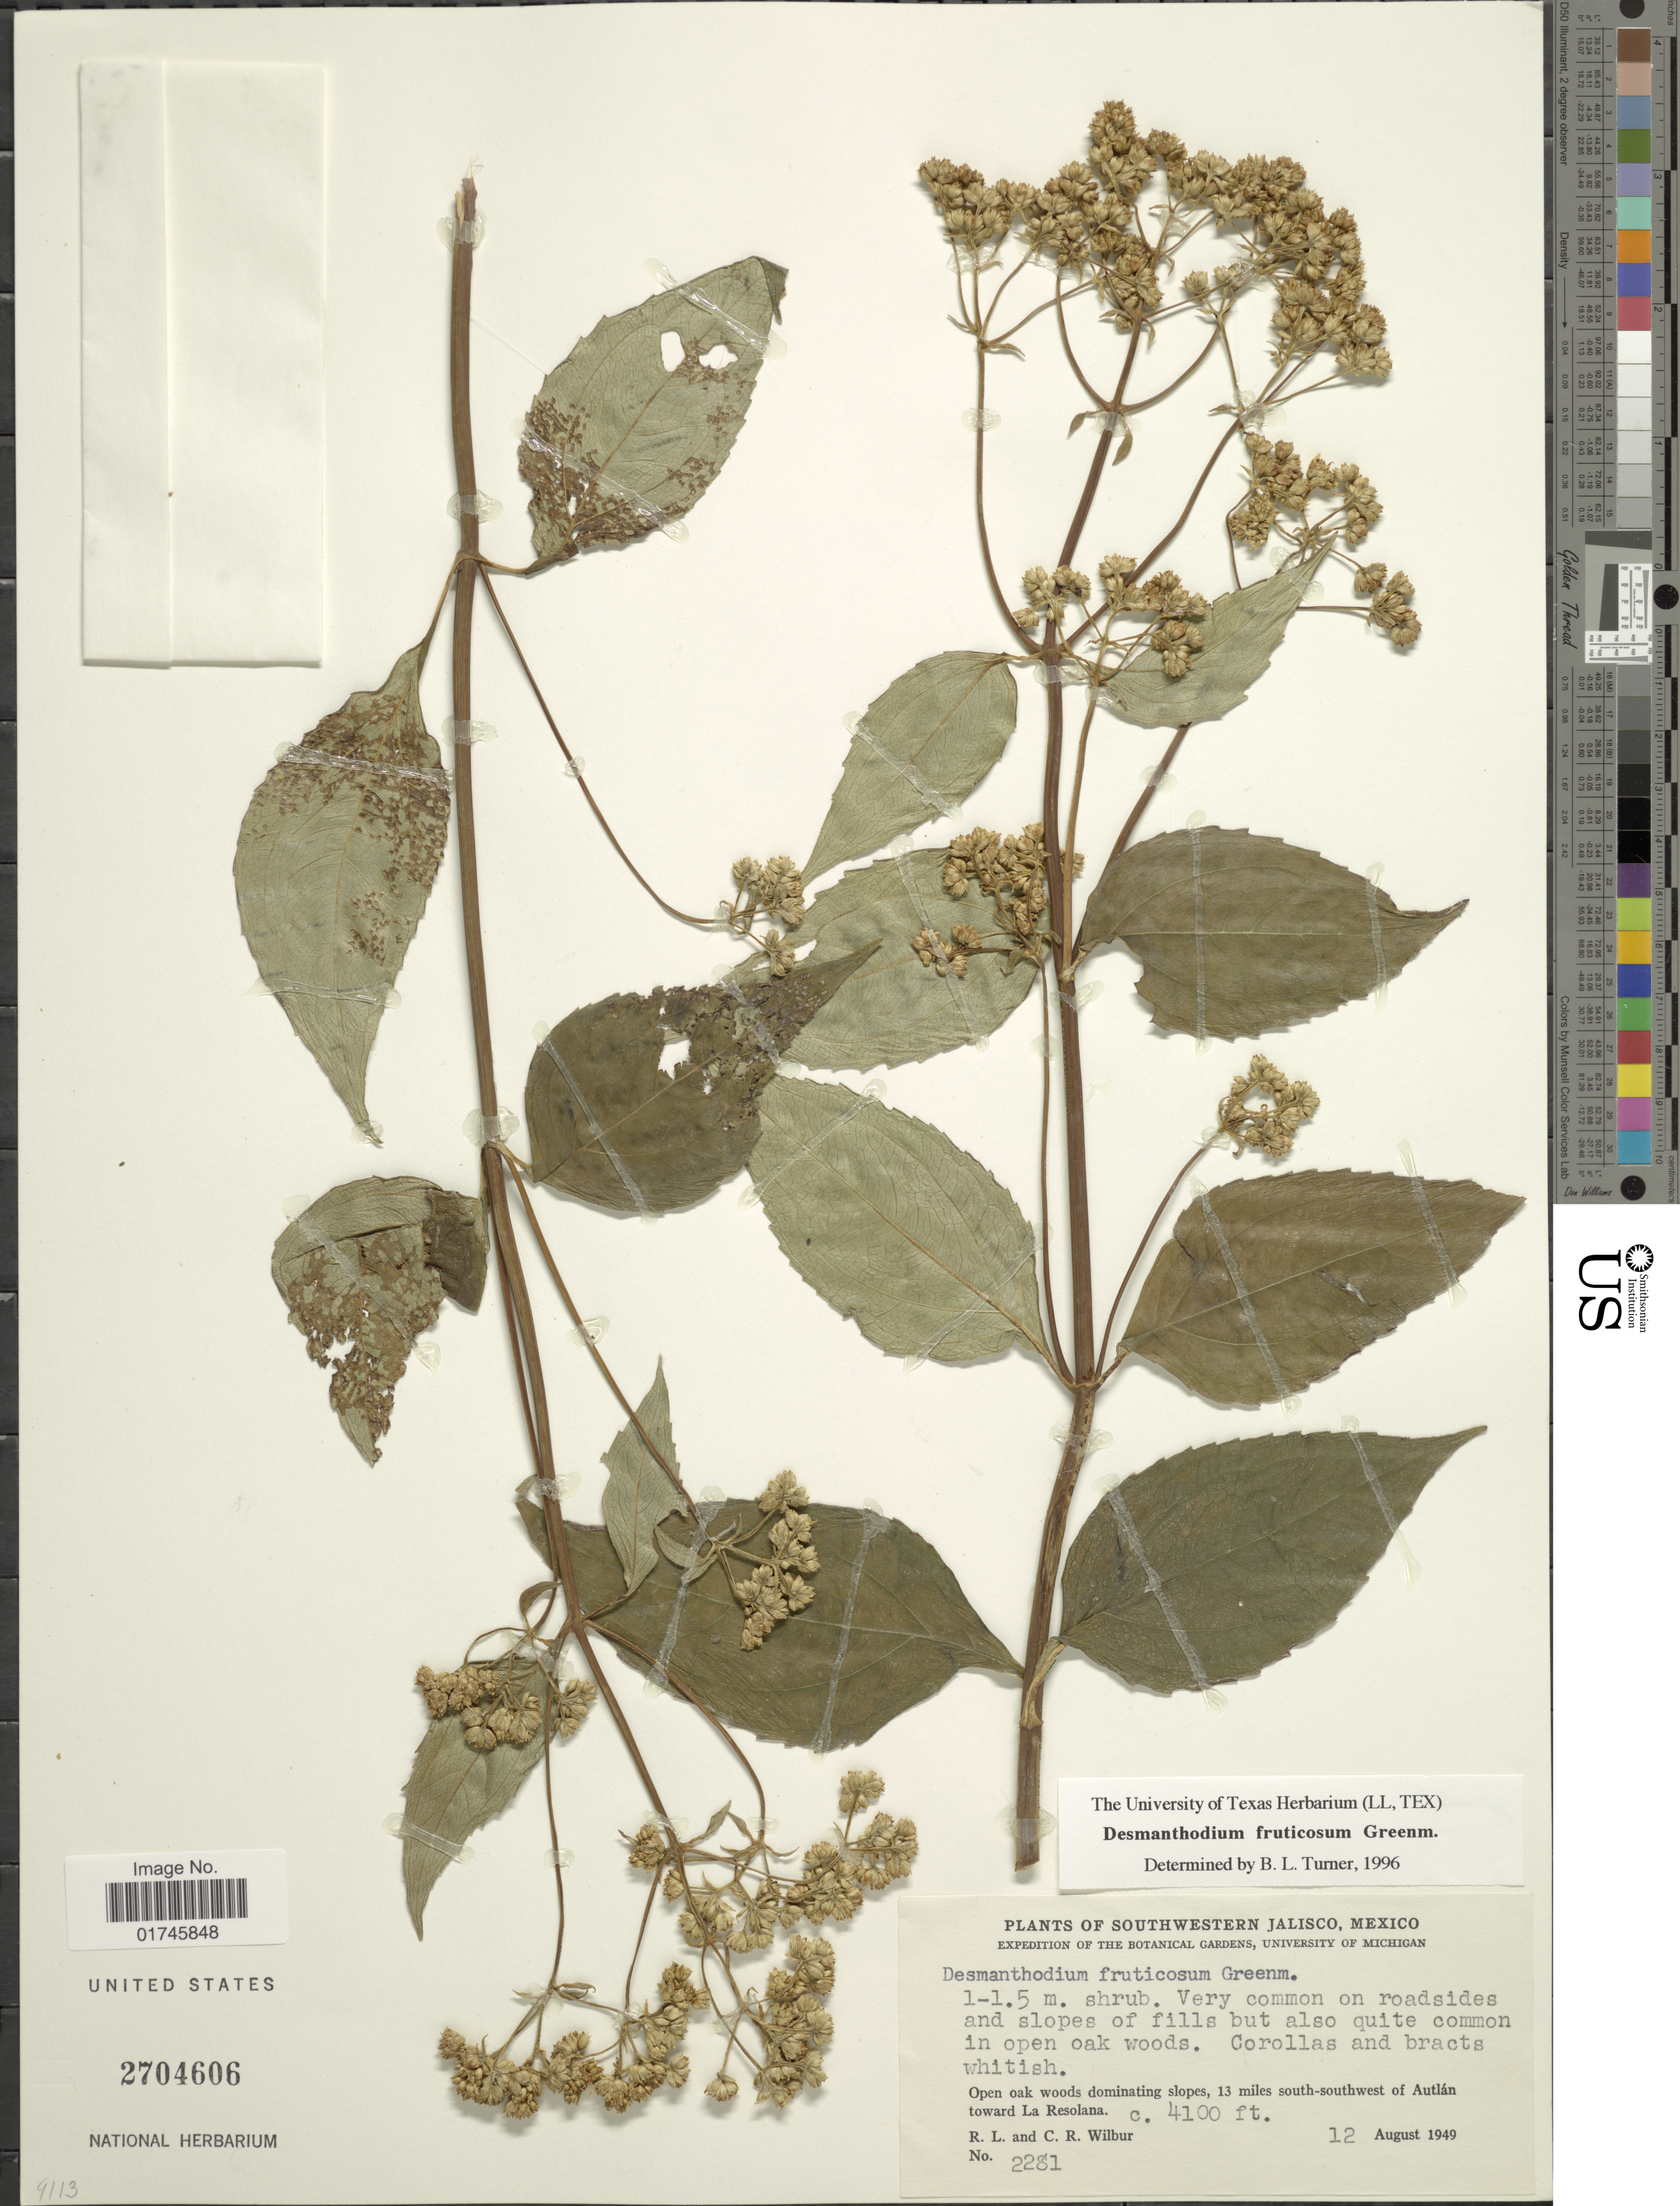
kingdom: Plantae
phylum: Tracheophyta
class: Magnoliopsida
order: Asterales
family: Asteraceae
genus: Desmanthodium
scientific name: Desmanthodium fruticosum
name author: Greenm.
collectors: R. L. Wilbur & C. Wilbur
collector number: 2281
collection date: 1949-08-12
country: Mexico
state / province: Jalisco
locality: Southwestern Jalisco, Open oak woods dominating slopes, 13 miles south-southwest of Autlan toward La Resolana.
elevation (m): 1250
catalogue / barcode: US 2704606